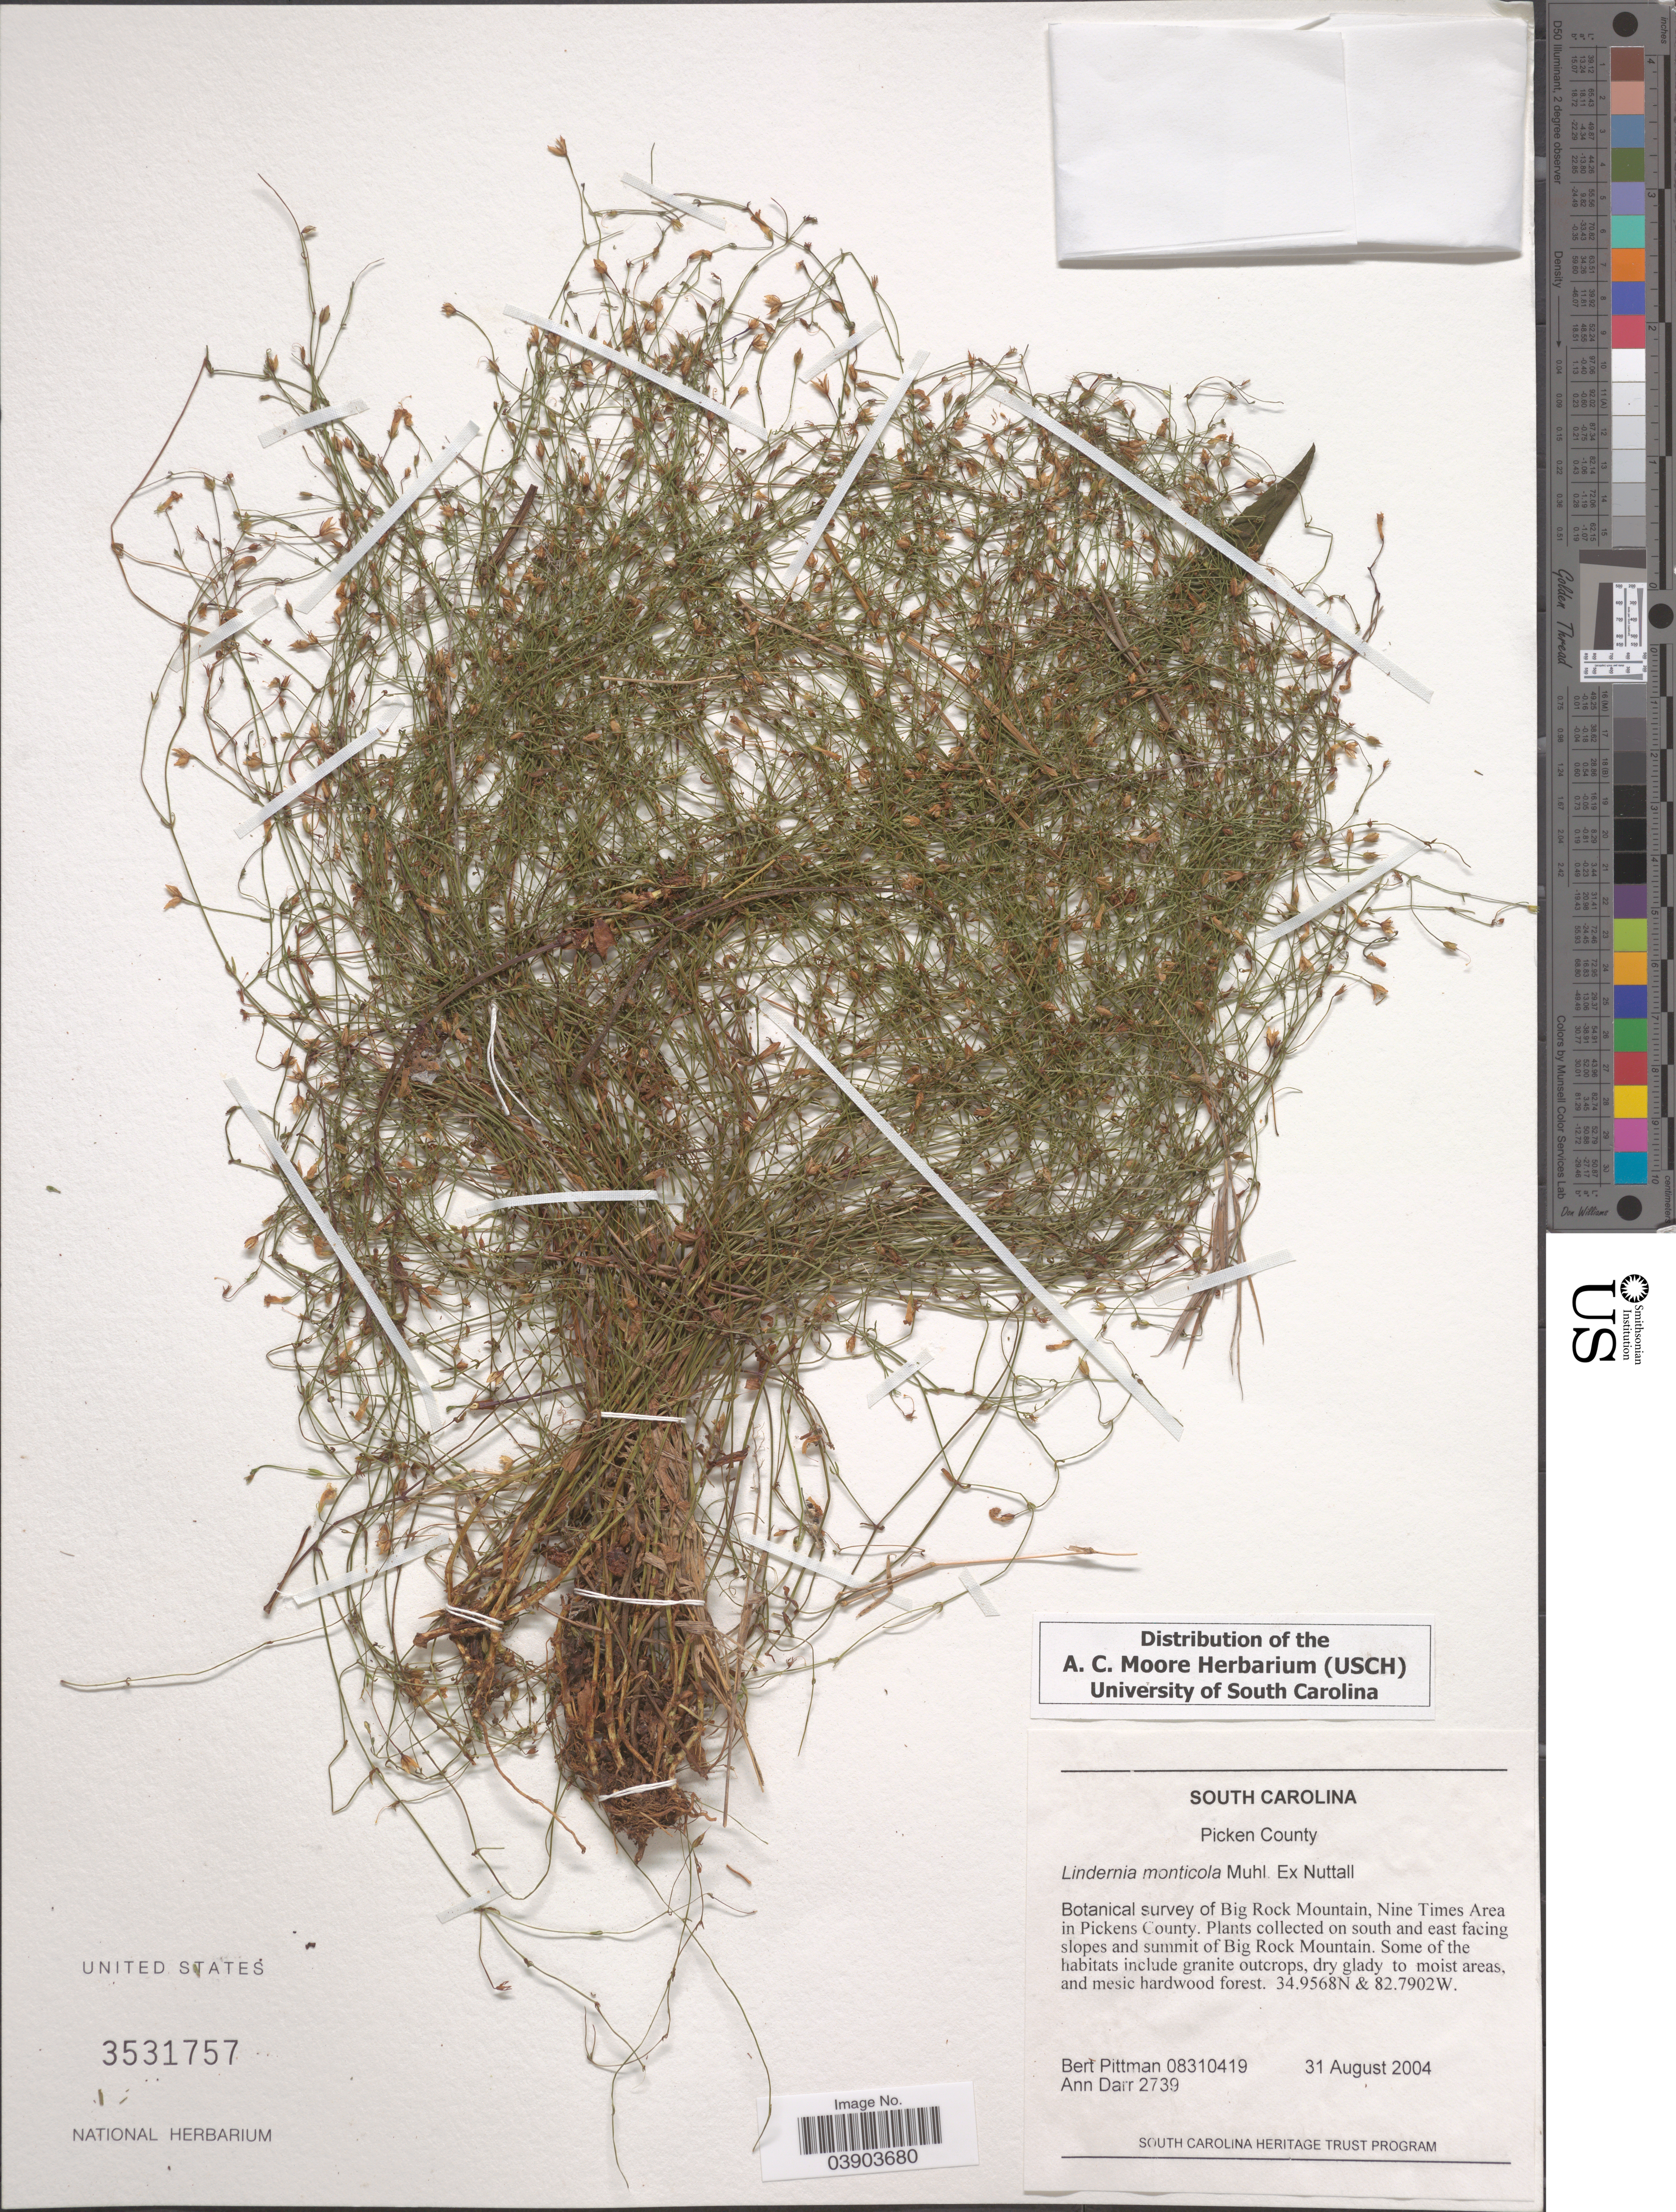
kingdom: Plantae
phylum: Tracheophyta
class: Magnoliopsida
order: Lamiales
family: Linderniaceae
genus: Lindernia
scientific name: Lindernia monticola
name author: Nutt.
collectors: B. Pittman & A. Darr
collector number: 08310419/2739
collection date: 2004-08-31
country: United States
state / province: South Carolina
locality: Picken County. Botanical survey of Big Rock Mountain, Nine Times Area in Pickens County. On south and east facing slopes and summit of Big Rock Mountain.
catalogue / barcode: US 3531757